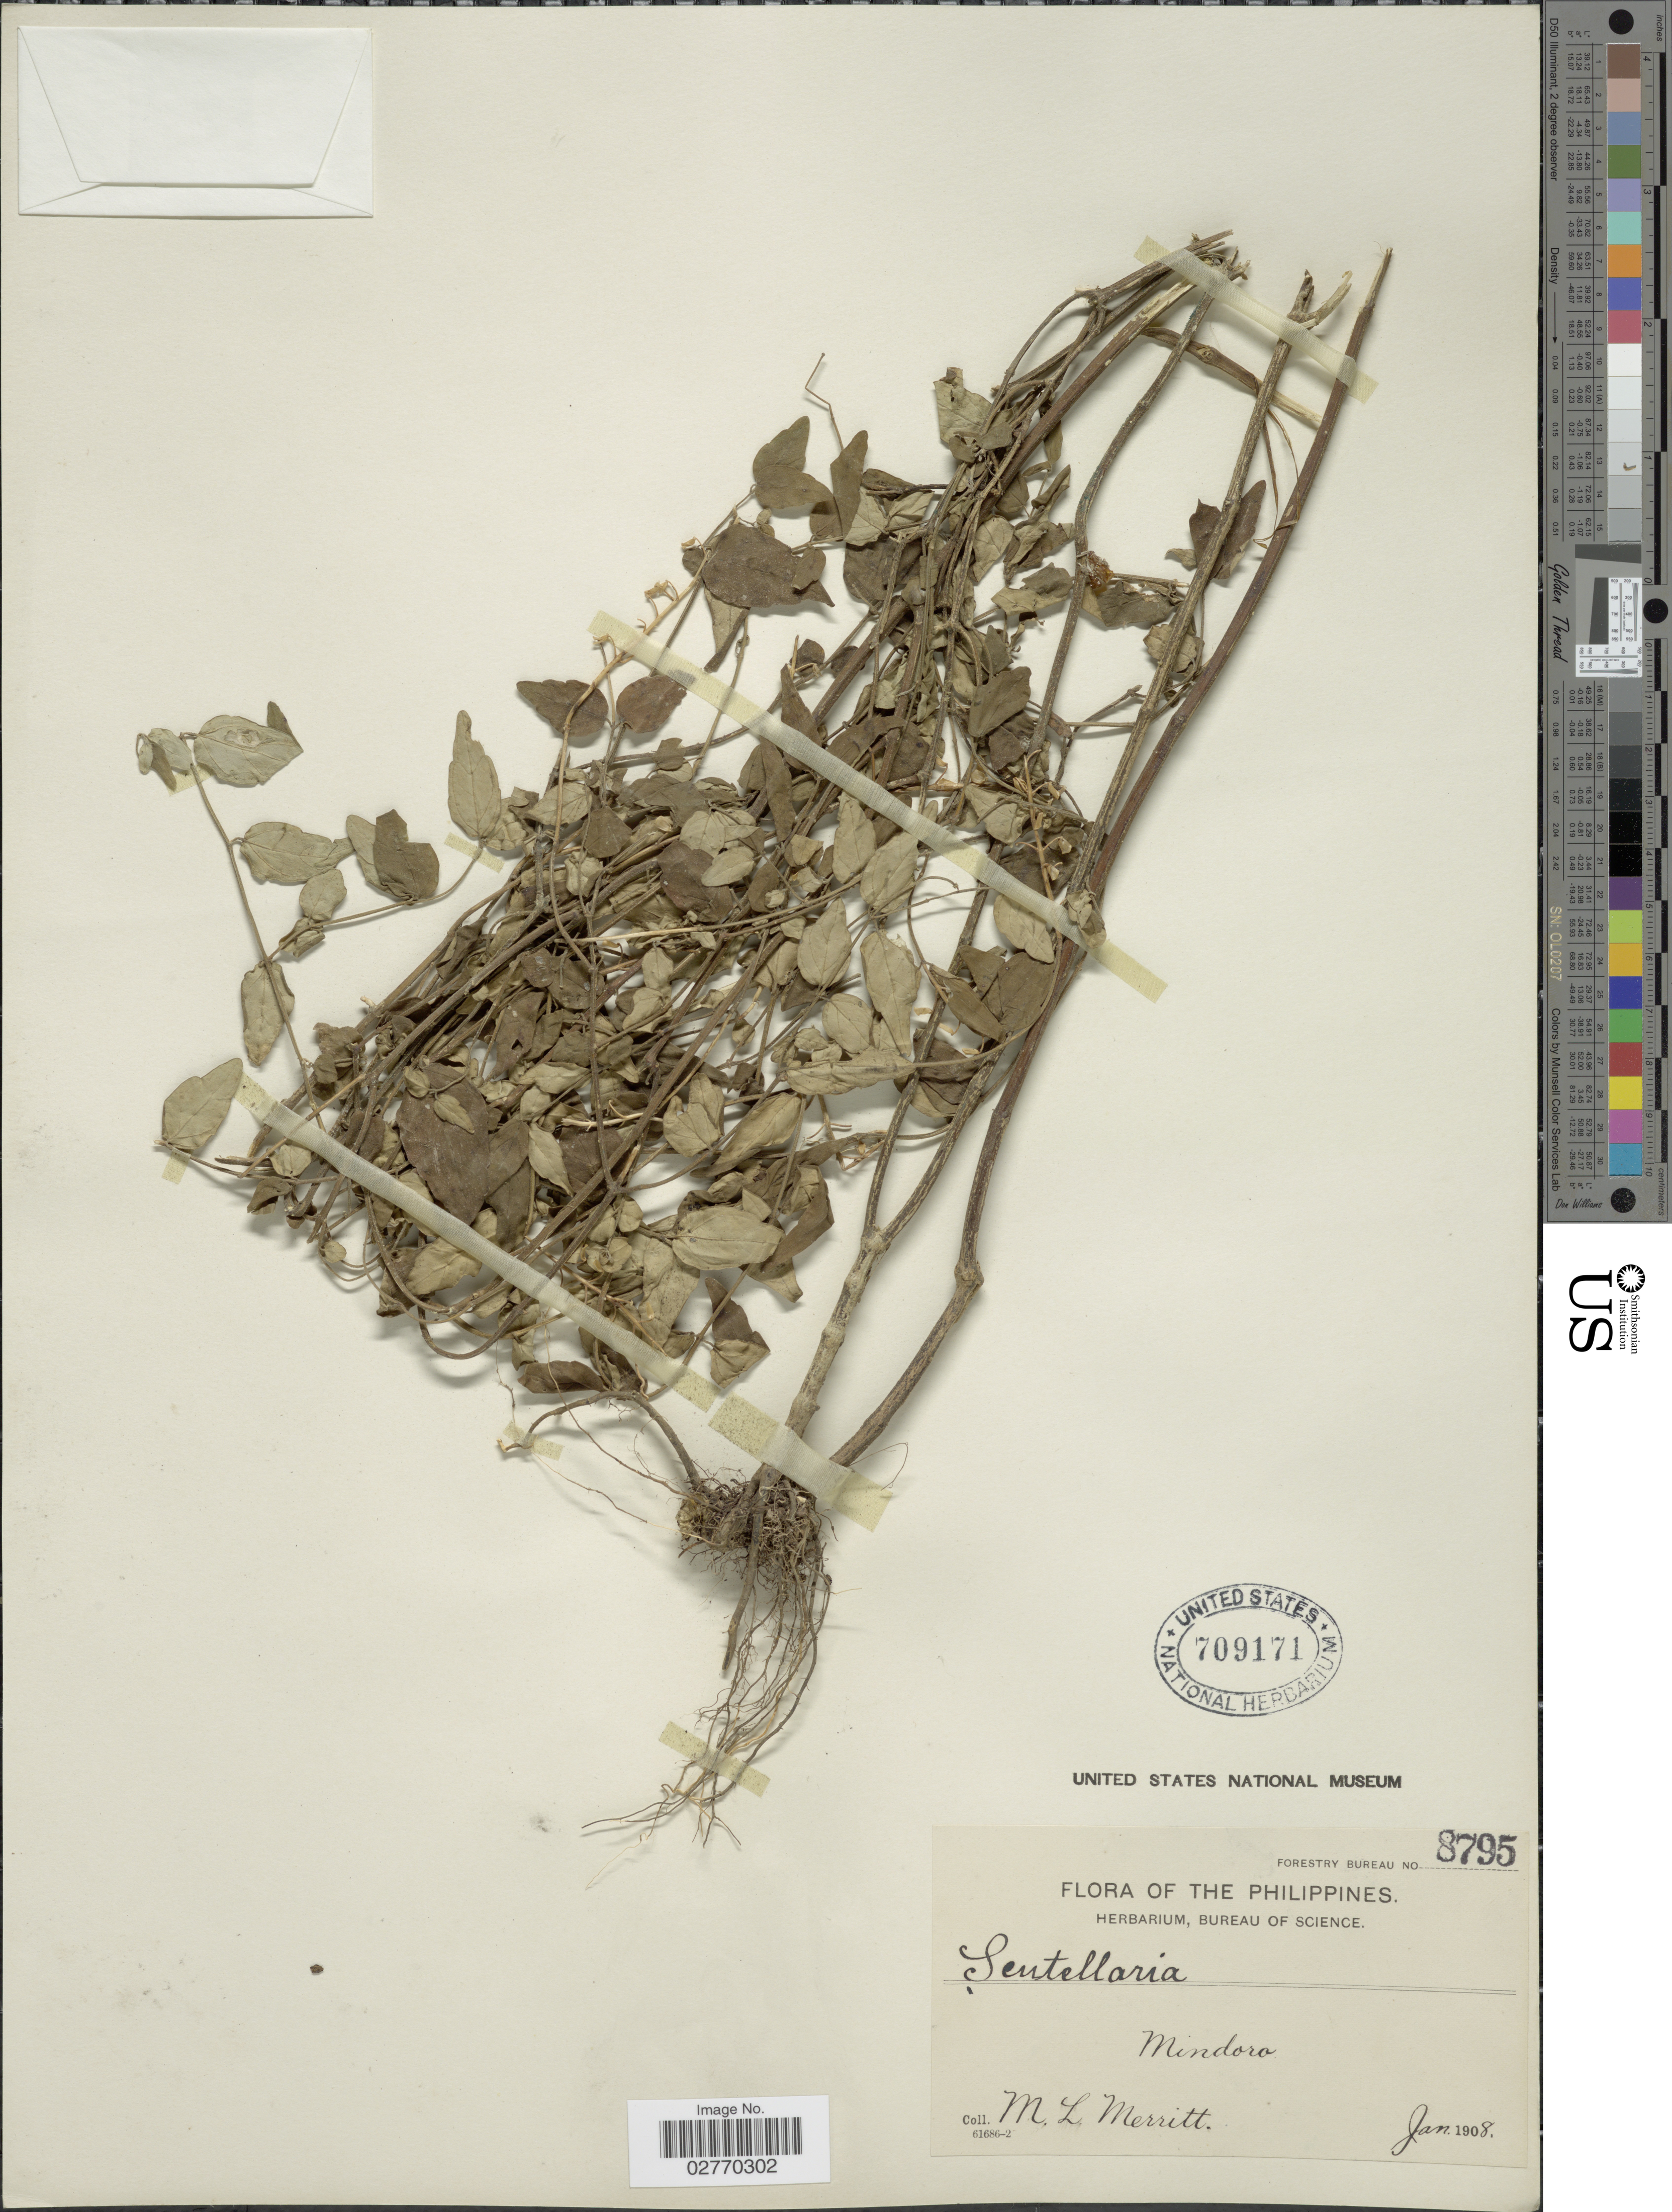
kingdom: Plantae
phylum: Tracheophyta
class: Magnoliopsida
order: Lamiales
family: Lamiaceae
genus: Scutellaria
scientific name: Scutellaria sp.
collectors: M. L. Merritt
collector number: Forestry Bureau 8795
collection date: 1908-01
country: Philippines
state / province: Mimaropa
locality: Mindoro.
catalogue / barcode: US 709171